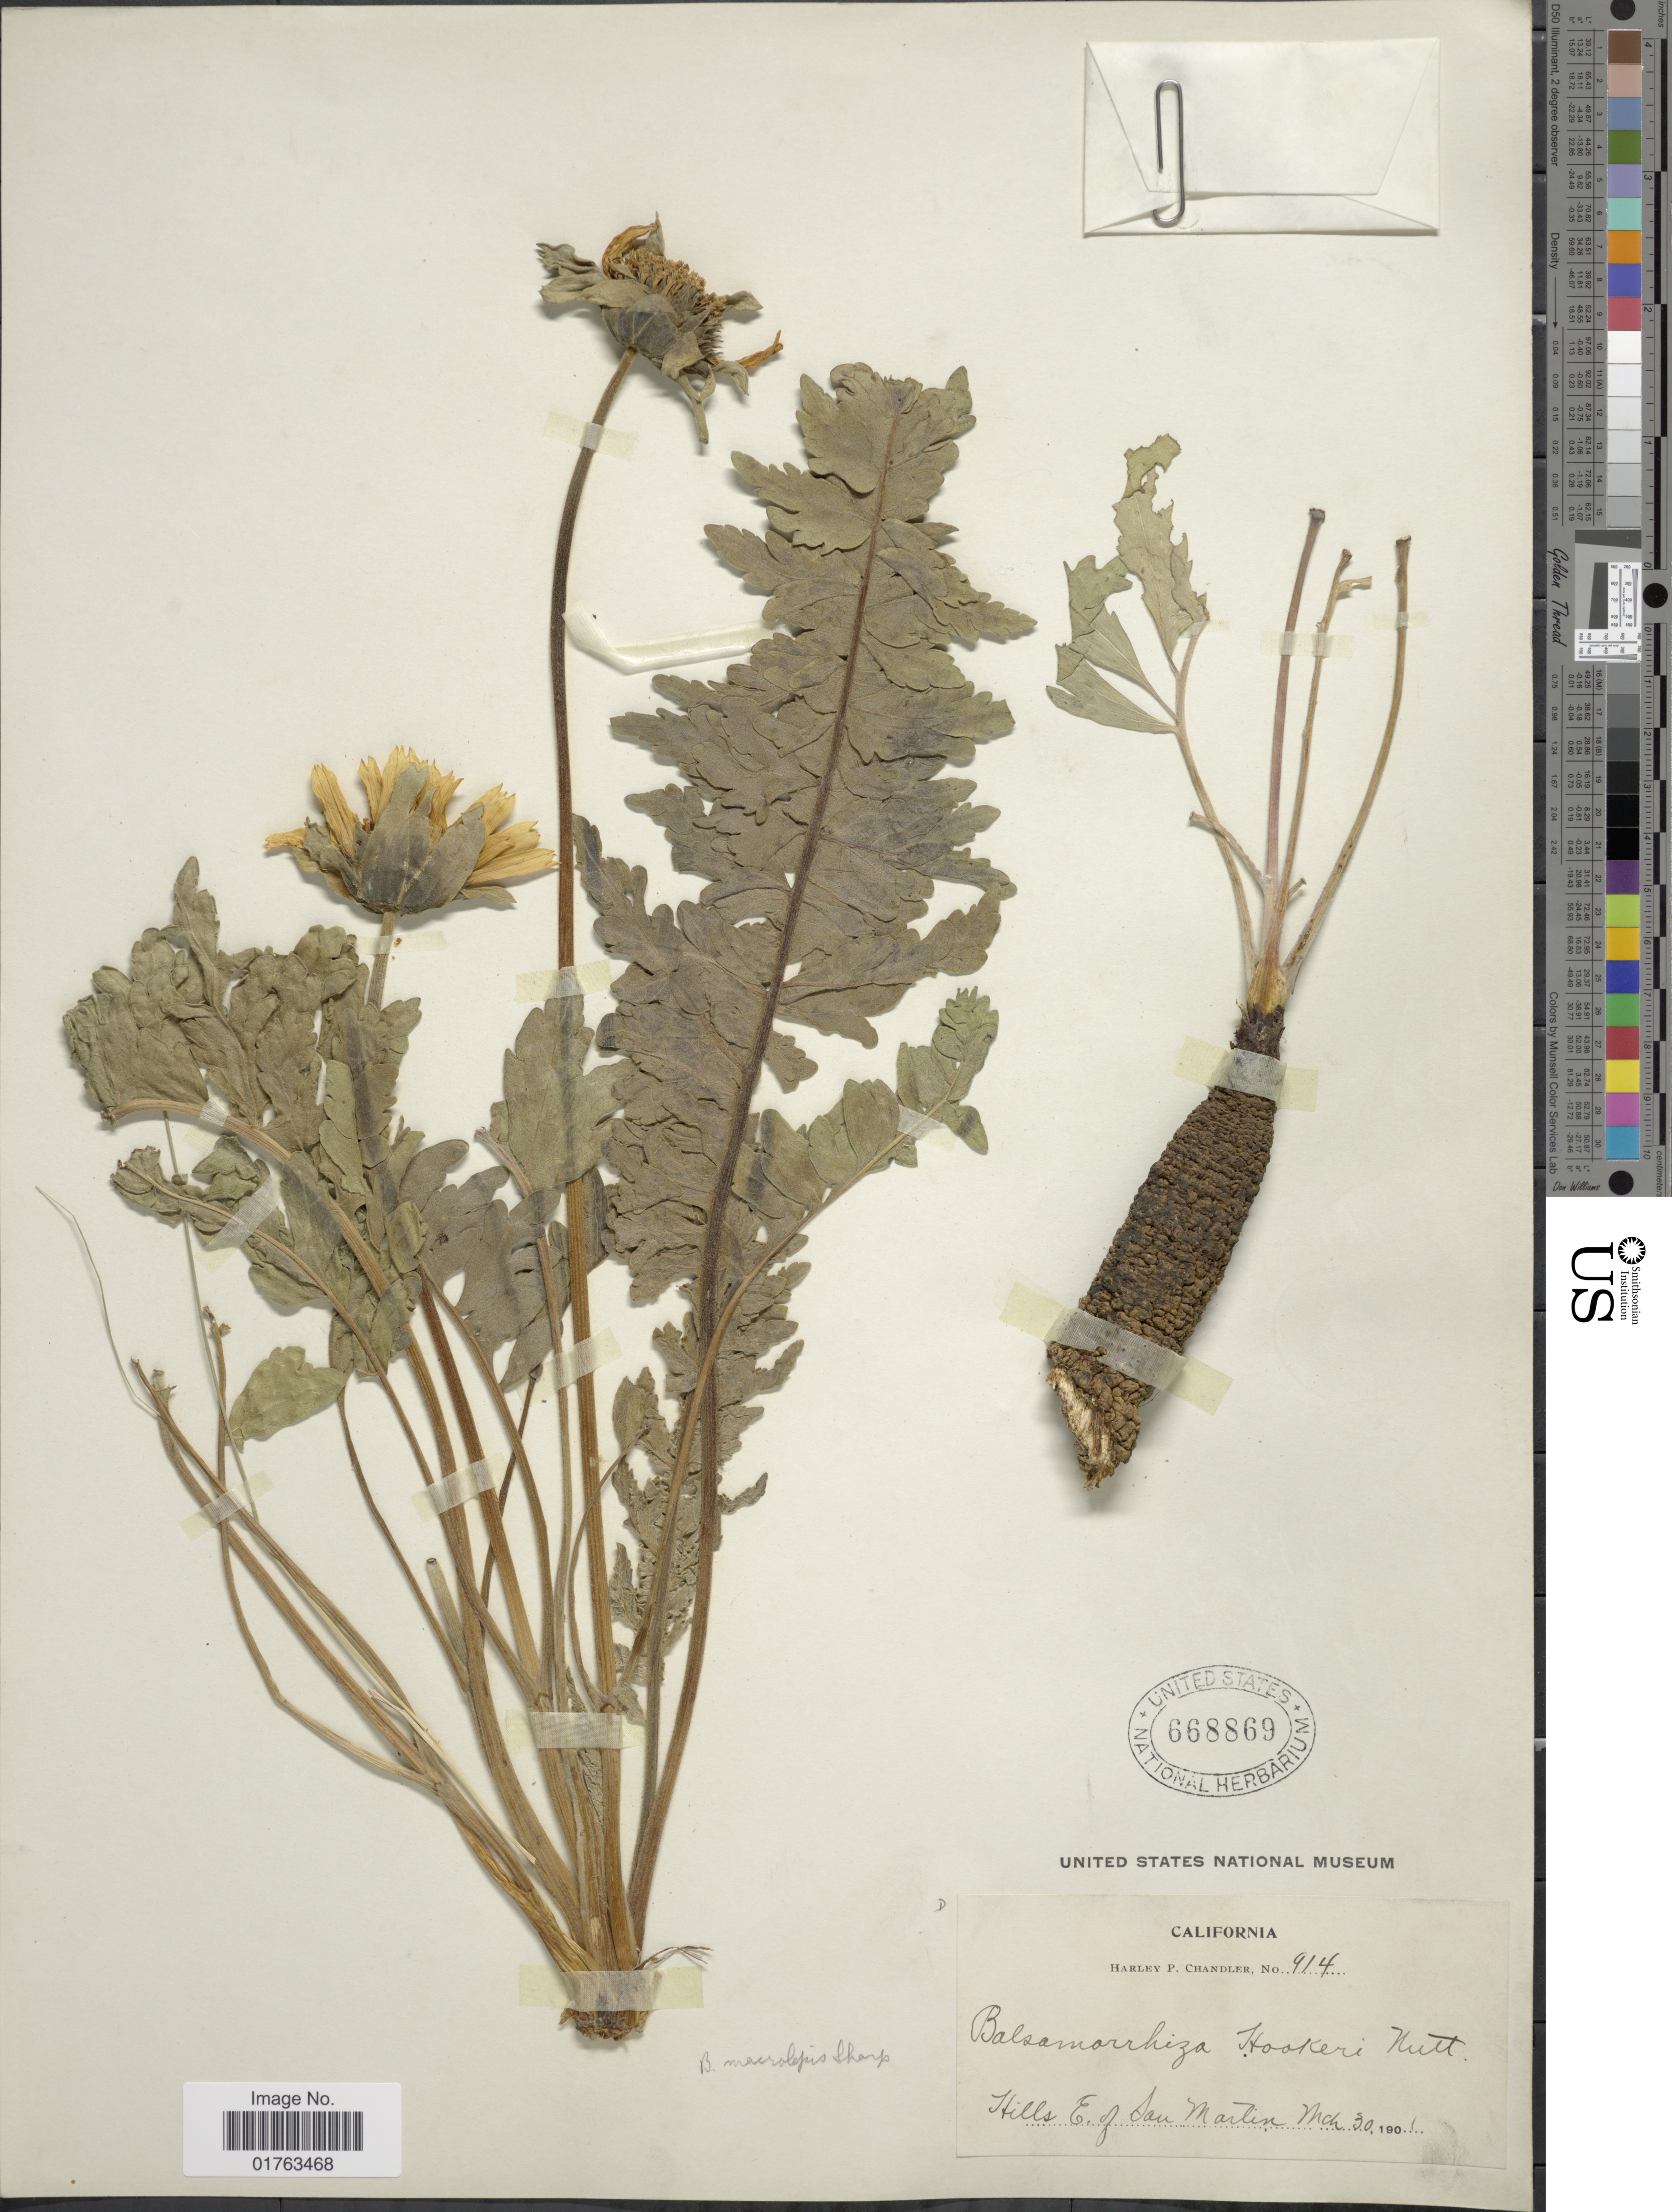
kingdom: Plantae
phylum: Tracheophyta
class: Magnoliopsida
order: Asterales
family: Asteraceae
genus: Balsamorhiza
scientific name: Balsamorhiza macrolepis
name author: W.M. Sharp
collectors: H. Chandler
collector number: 914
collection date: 1901-03-30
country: United States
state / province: California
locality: Hills E. of San Martin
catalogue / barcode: US 668869